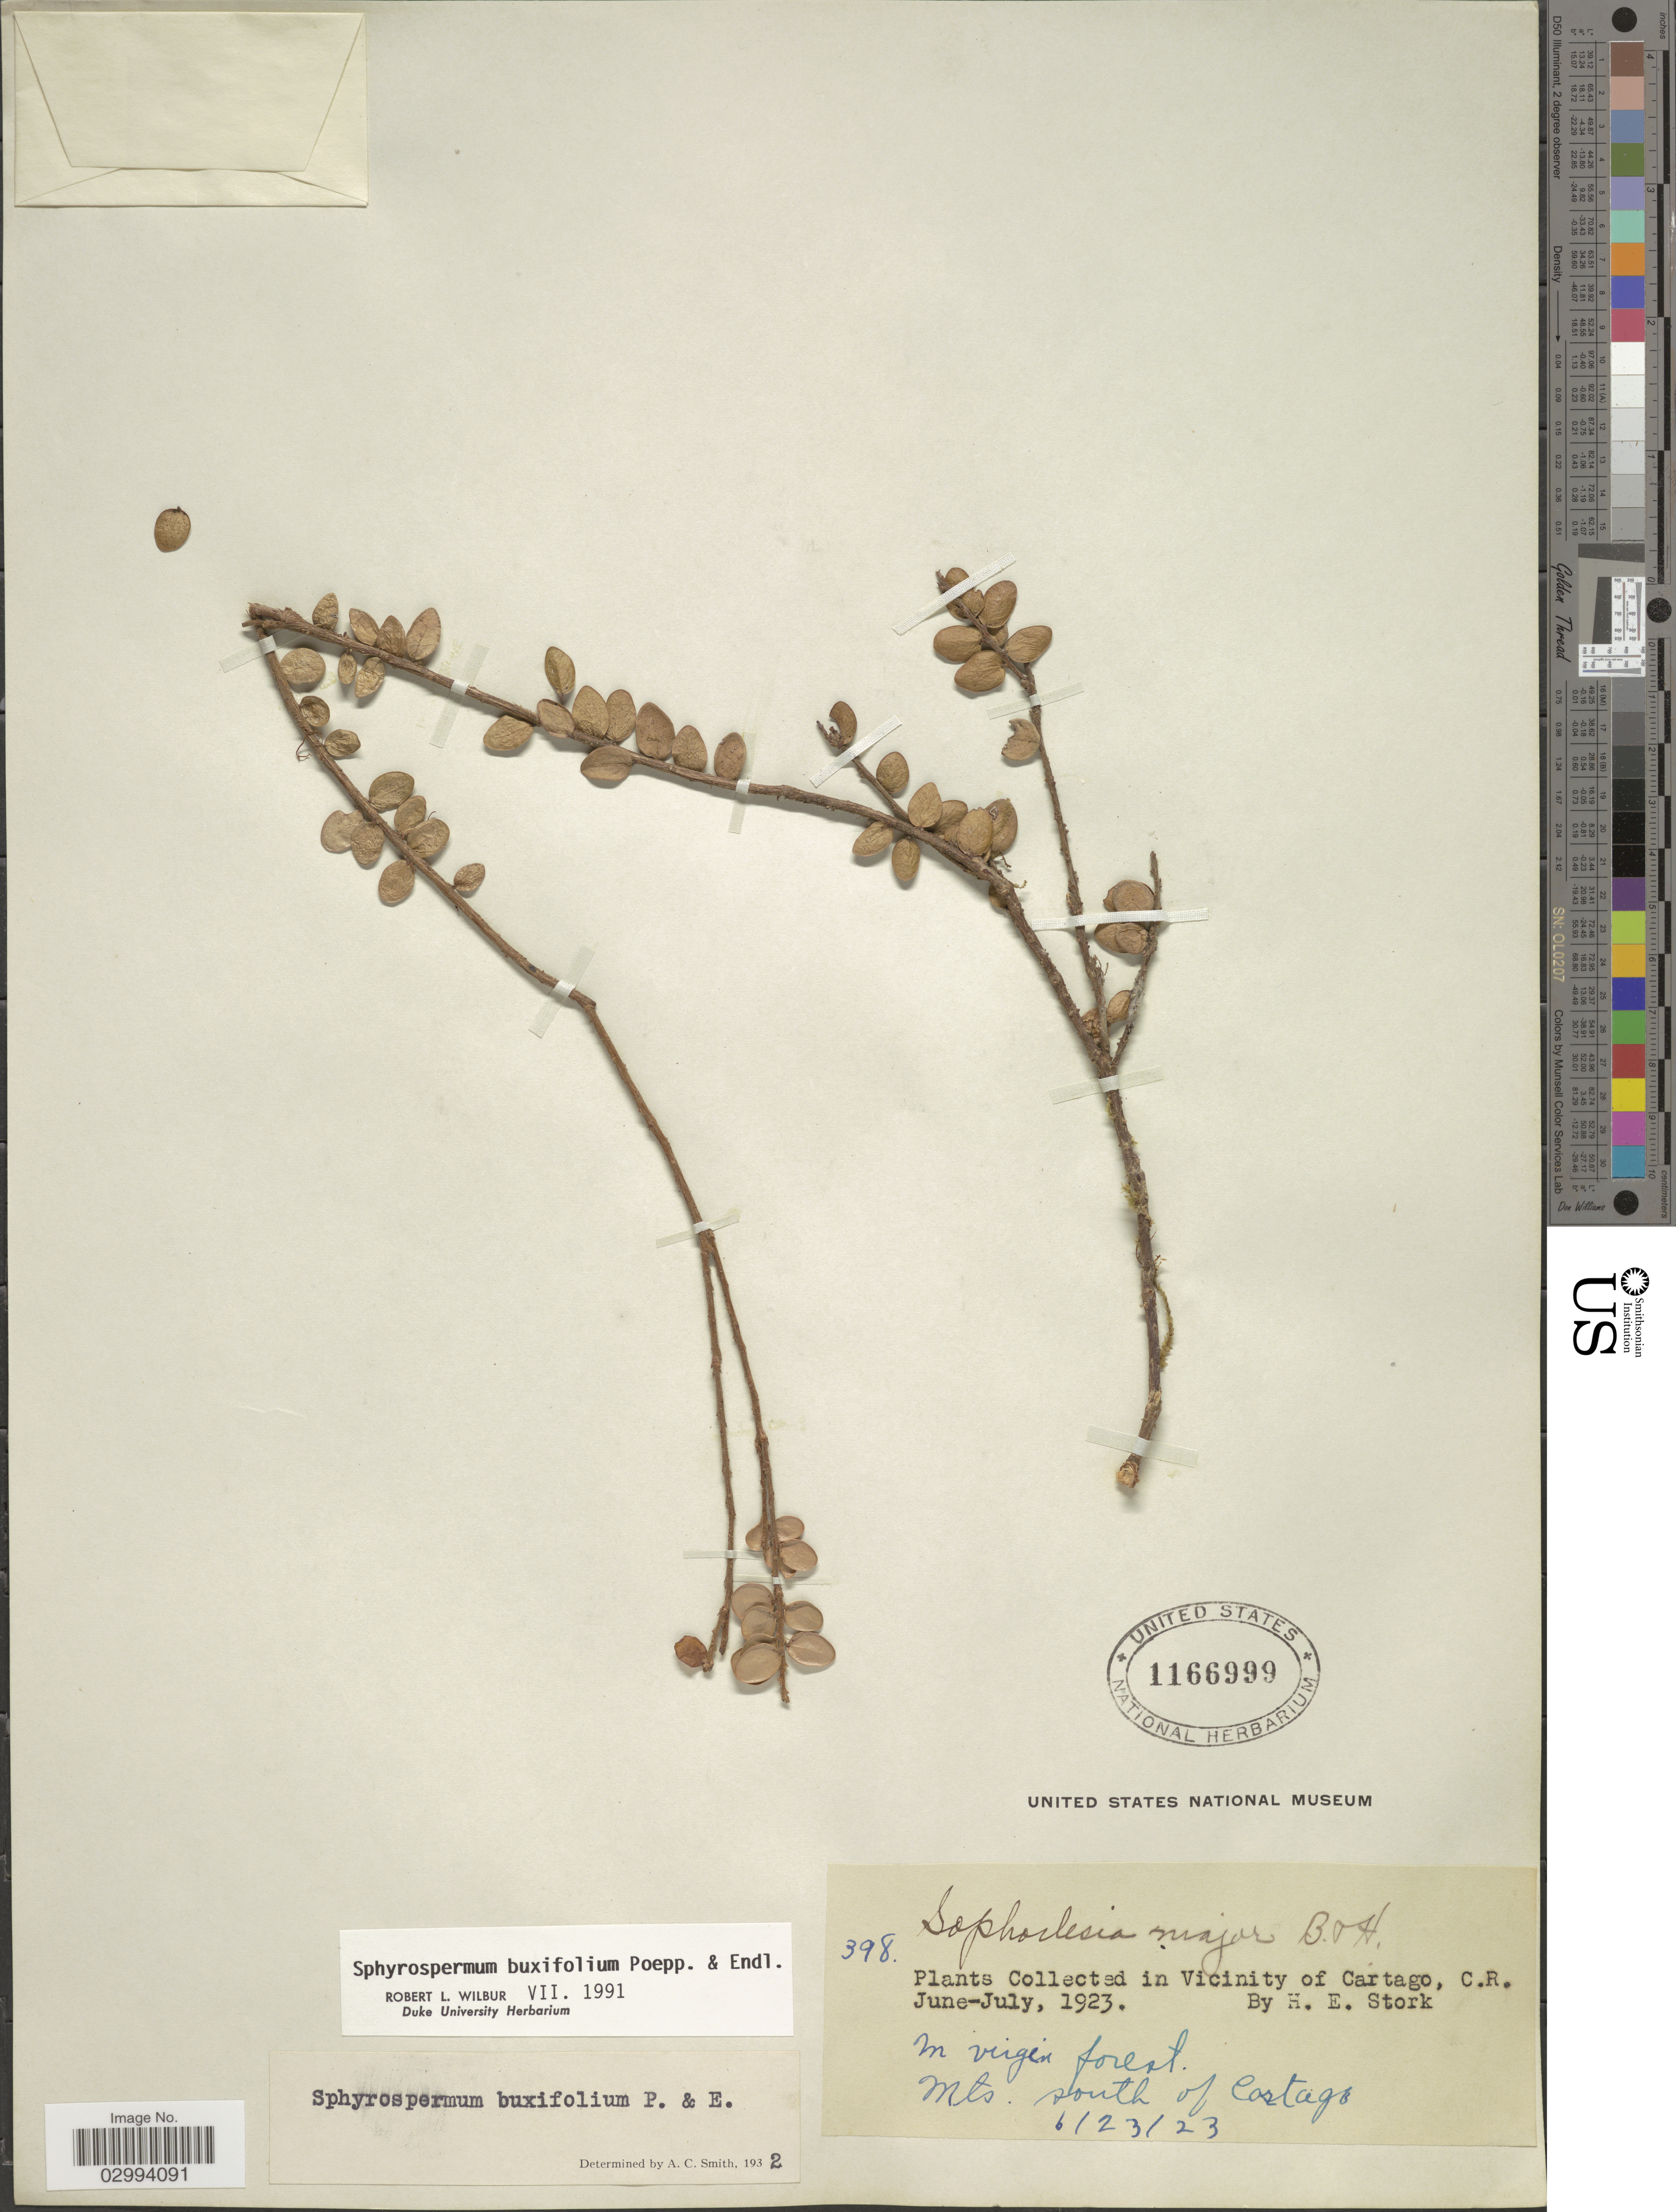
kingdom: Plantae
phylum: Tracheophyta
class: Magnoliopsida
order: Ericales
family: Ericaceae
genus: Sphyrospermum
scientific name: Sphyrospermum buxifolium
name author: Poepp. & Endl.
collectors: H. E. Stork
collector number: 398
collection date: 1923-06-23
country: Costa Rica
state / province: Cartago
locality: Vicinity of Cartago, C. R. Mts. south of Cartago.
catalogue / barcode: US 1166999